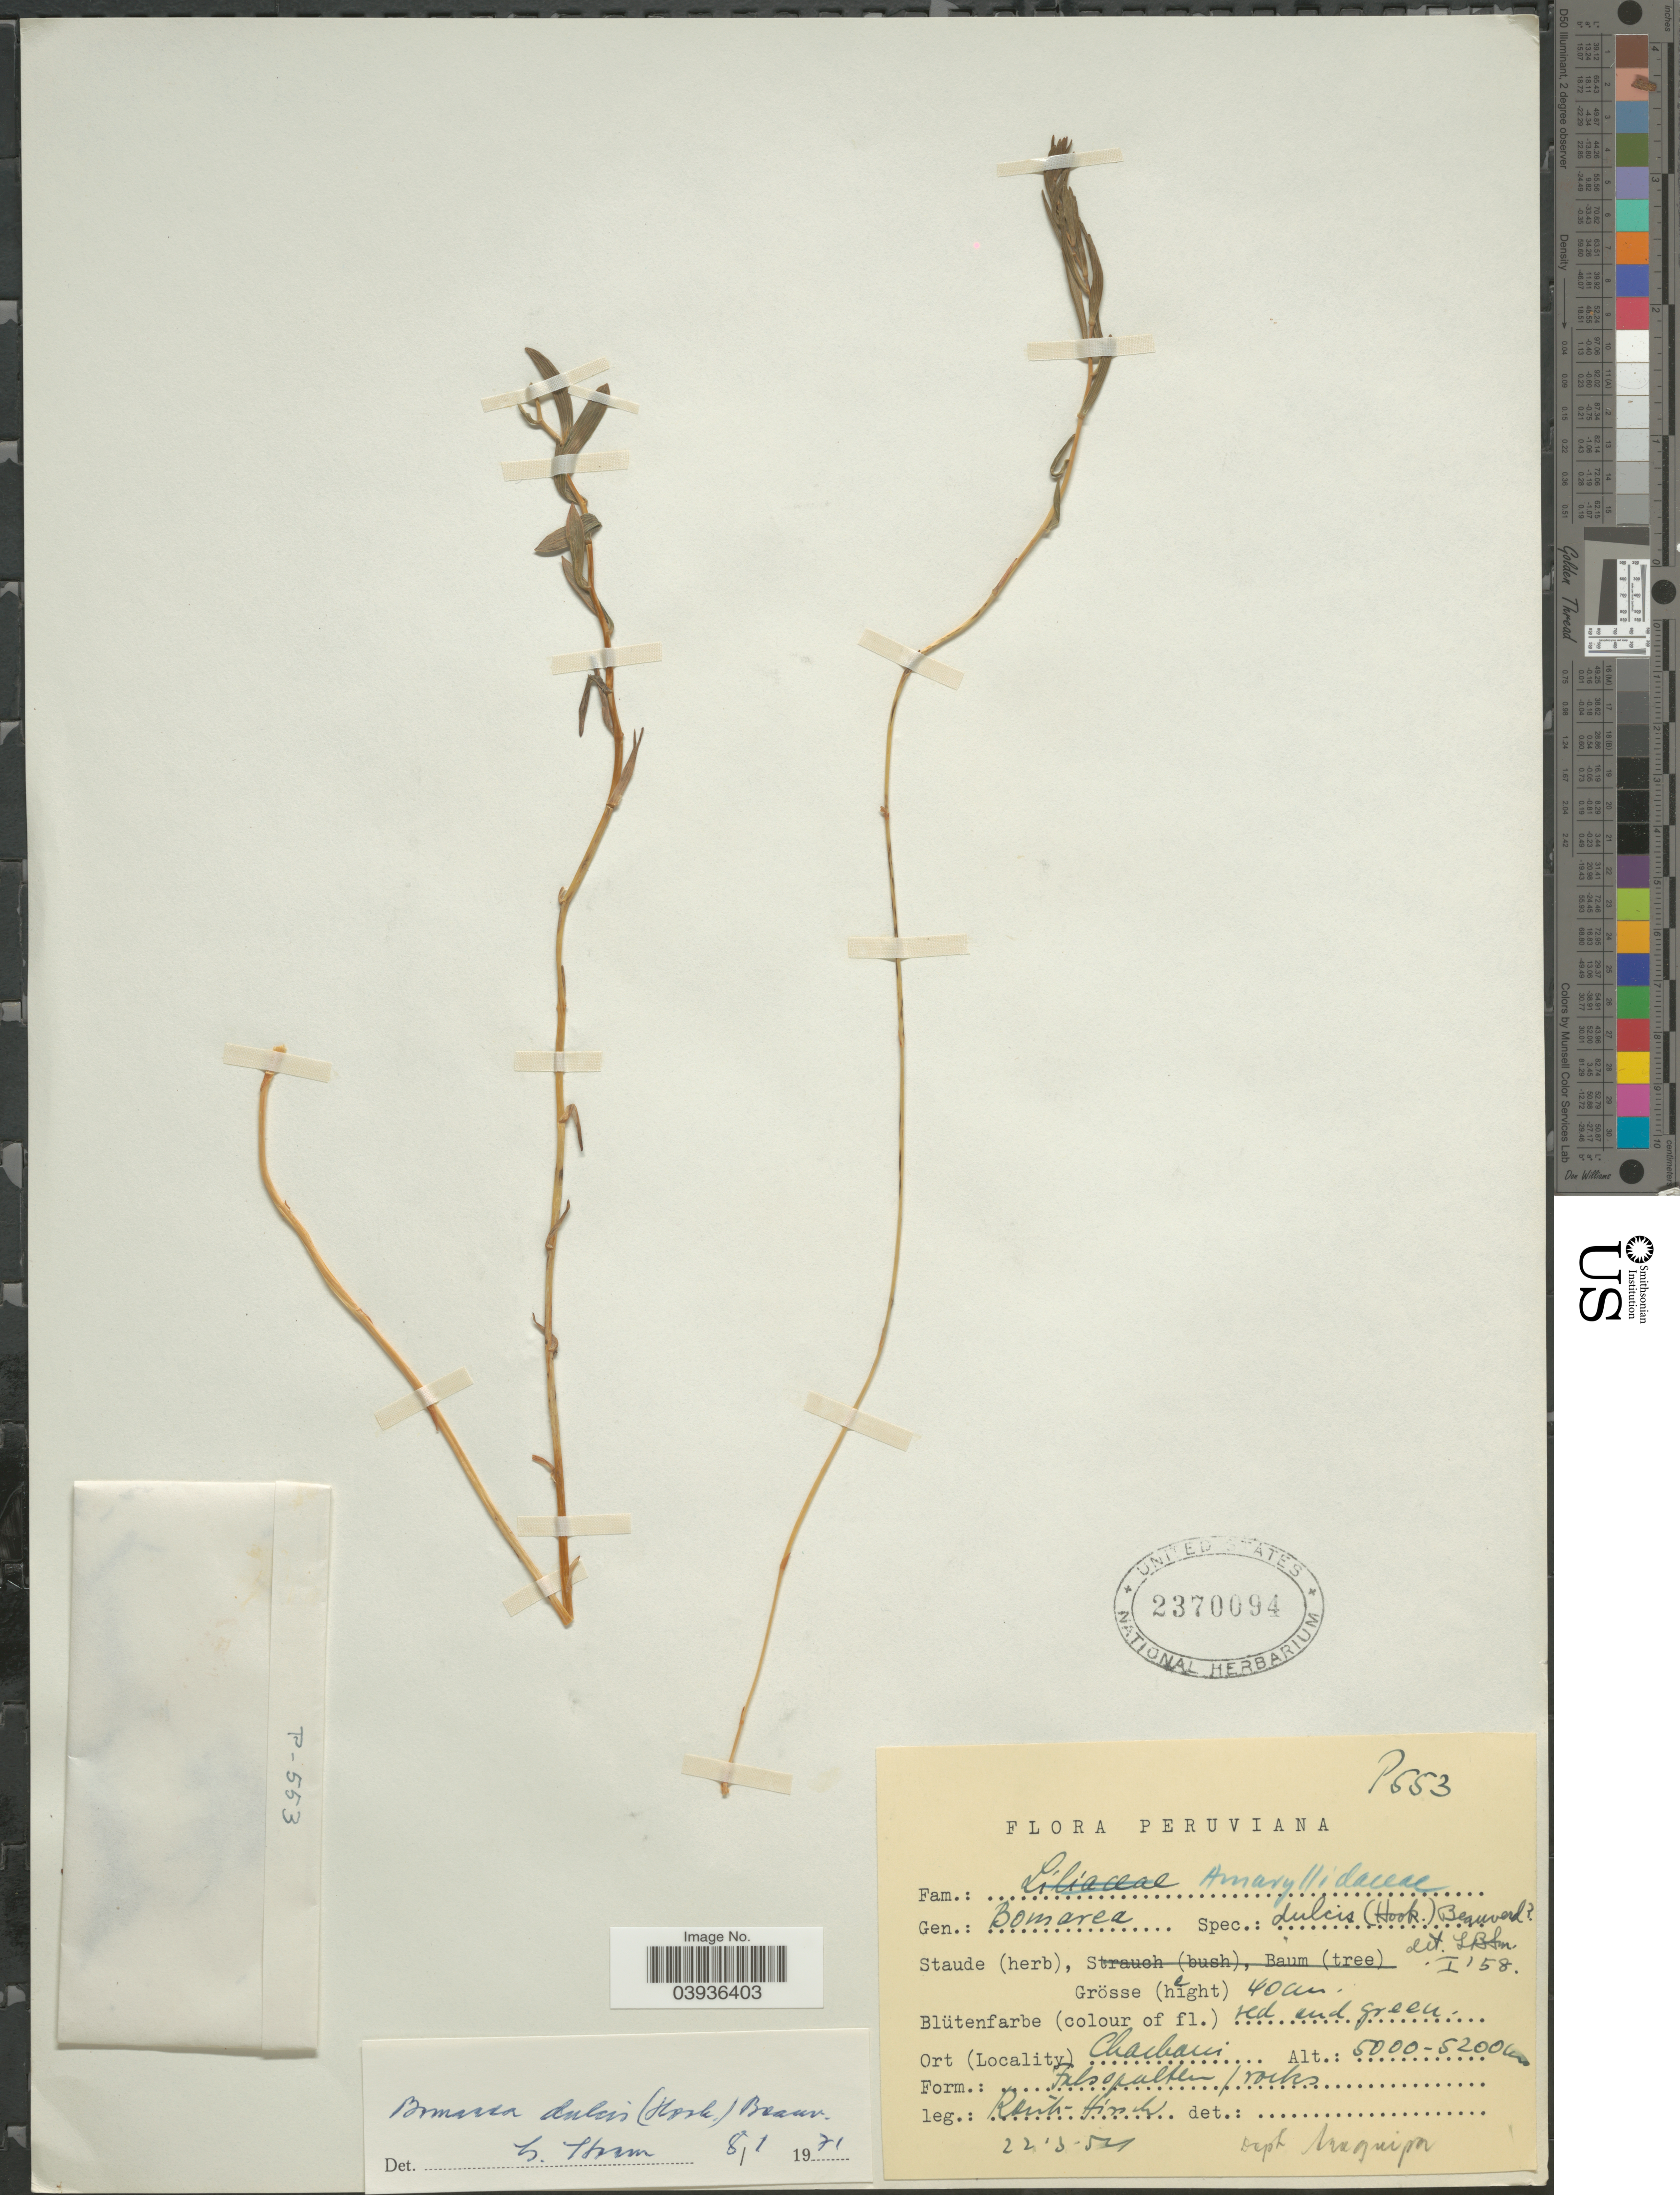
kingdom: Plantae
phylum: Tracheophyta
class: Liliopsida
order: Liliales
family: Alstroemeriaceae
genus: Bomarea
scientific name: Bomarea dulcis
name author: (Hook.) Beauverd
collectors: -. Rauh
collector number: P553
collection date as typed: Transcribed d/m/y: 22/3/54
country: Peru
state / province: Arequipa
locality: Chachani. Dept. Arequipa.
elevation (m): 5000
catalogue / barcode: US 2370094